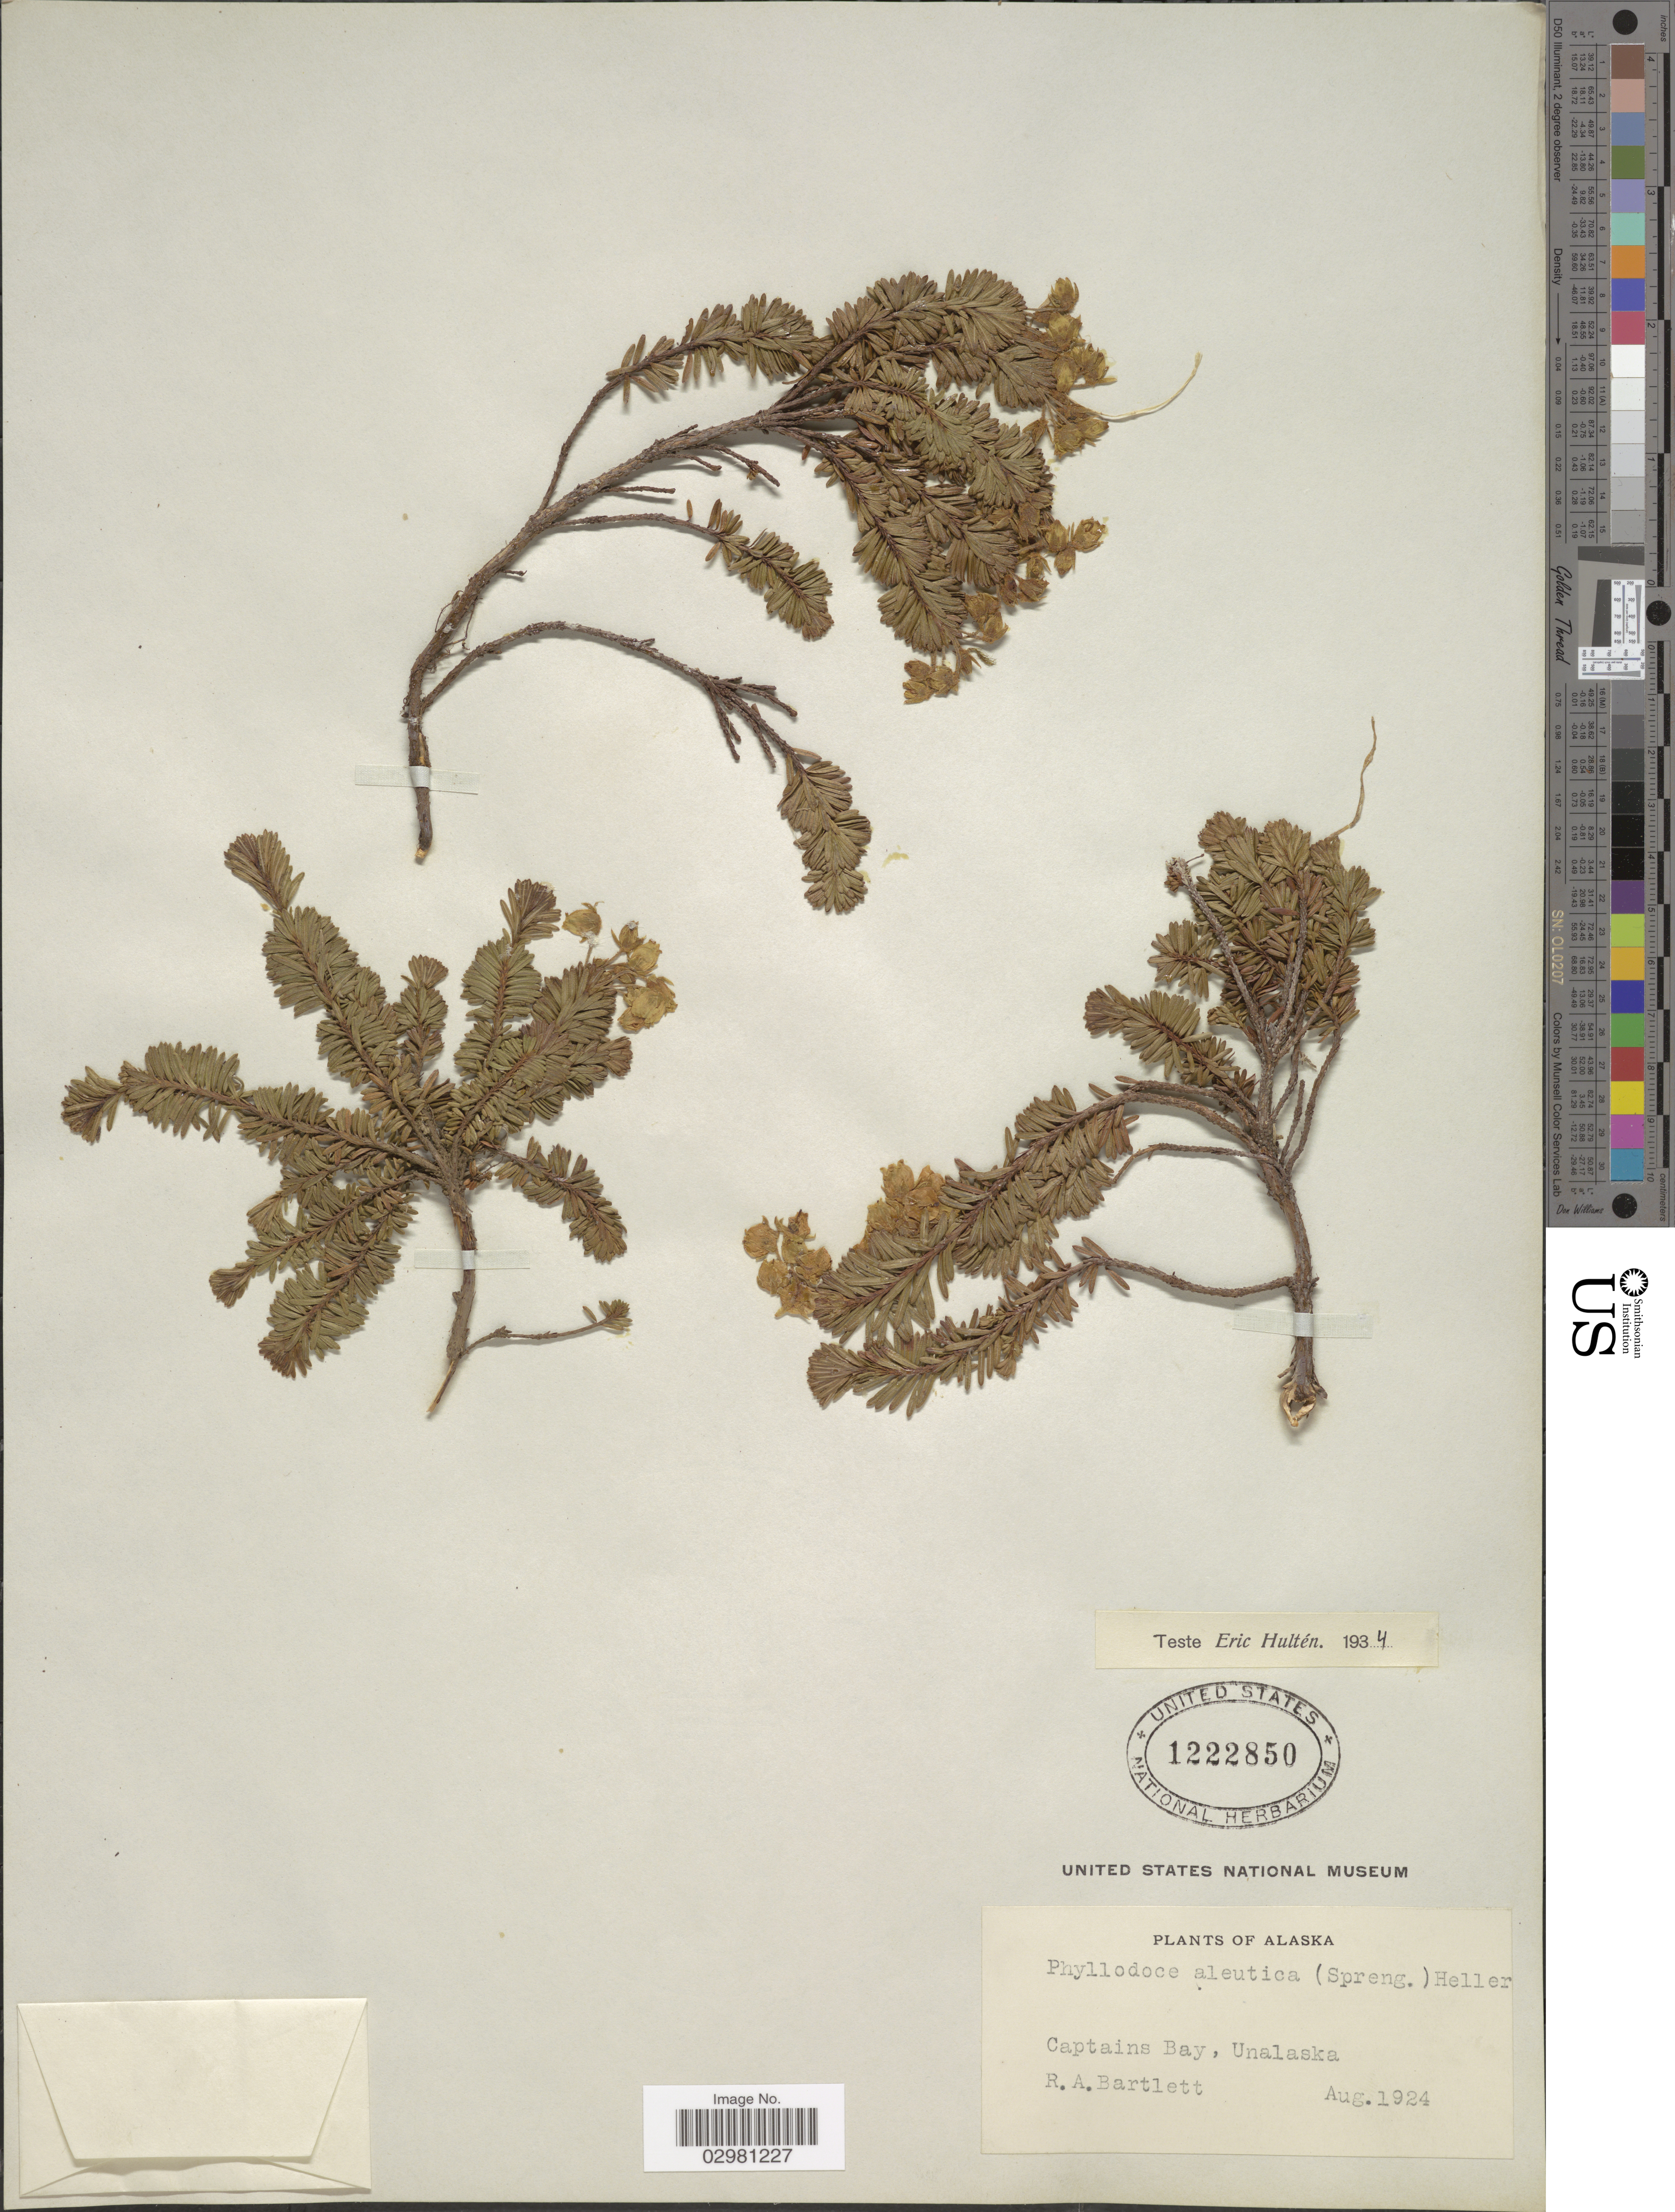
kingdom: Plantae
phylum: Tracheophyta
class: Magnoliopsida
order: Ericales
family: Ericaceae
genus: Phyllodoce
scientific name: Phyllodoce aleutica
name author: (Spreng.) A. Heller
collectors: R. A. Bartlett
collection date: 1924-08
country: United States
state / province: Alaska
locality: Captains Bay, Unalaska.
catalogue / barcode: US 1222850